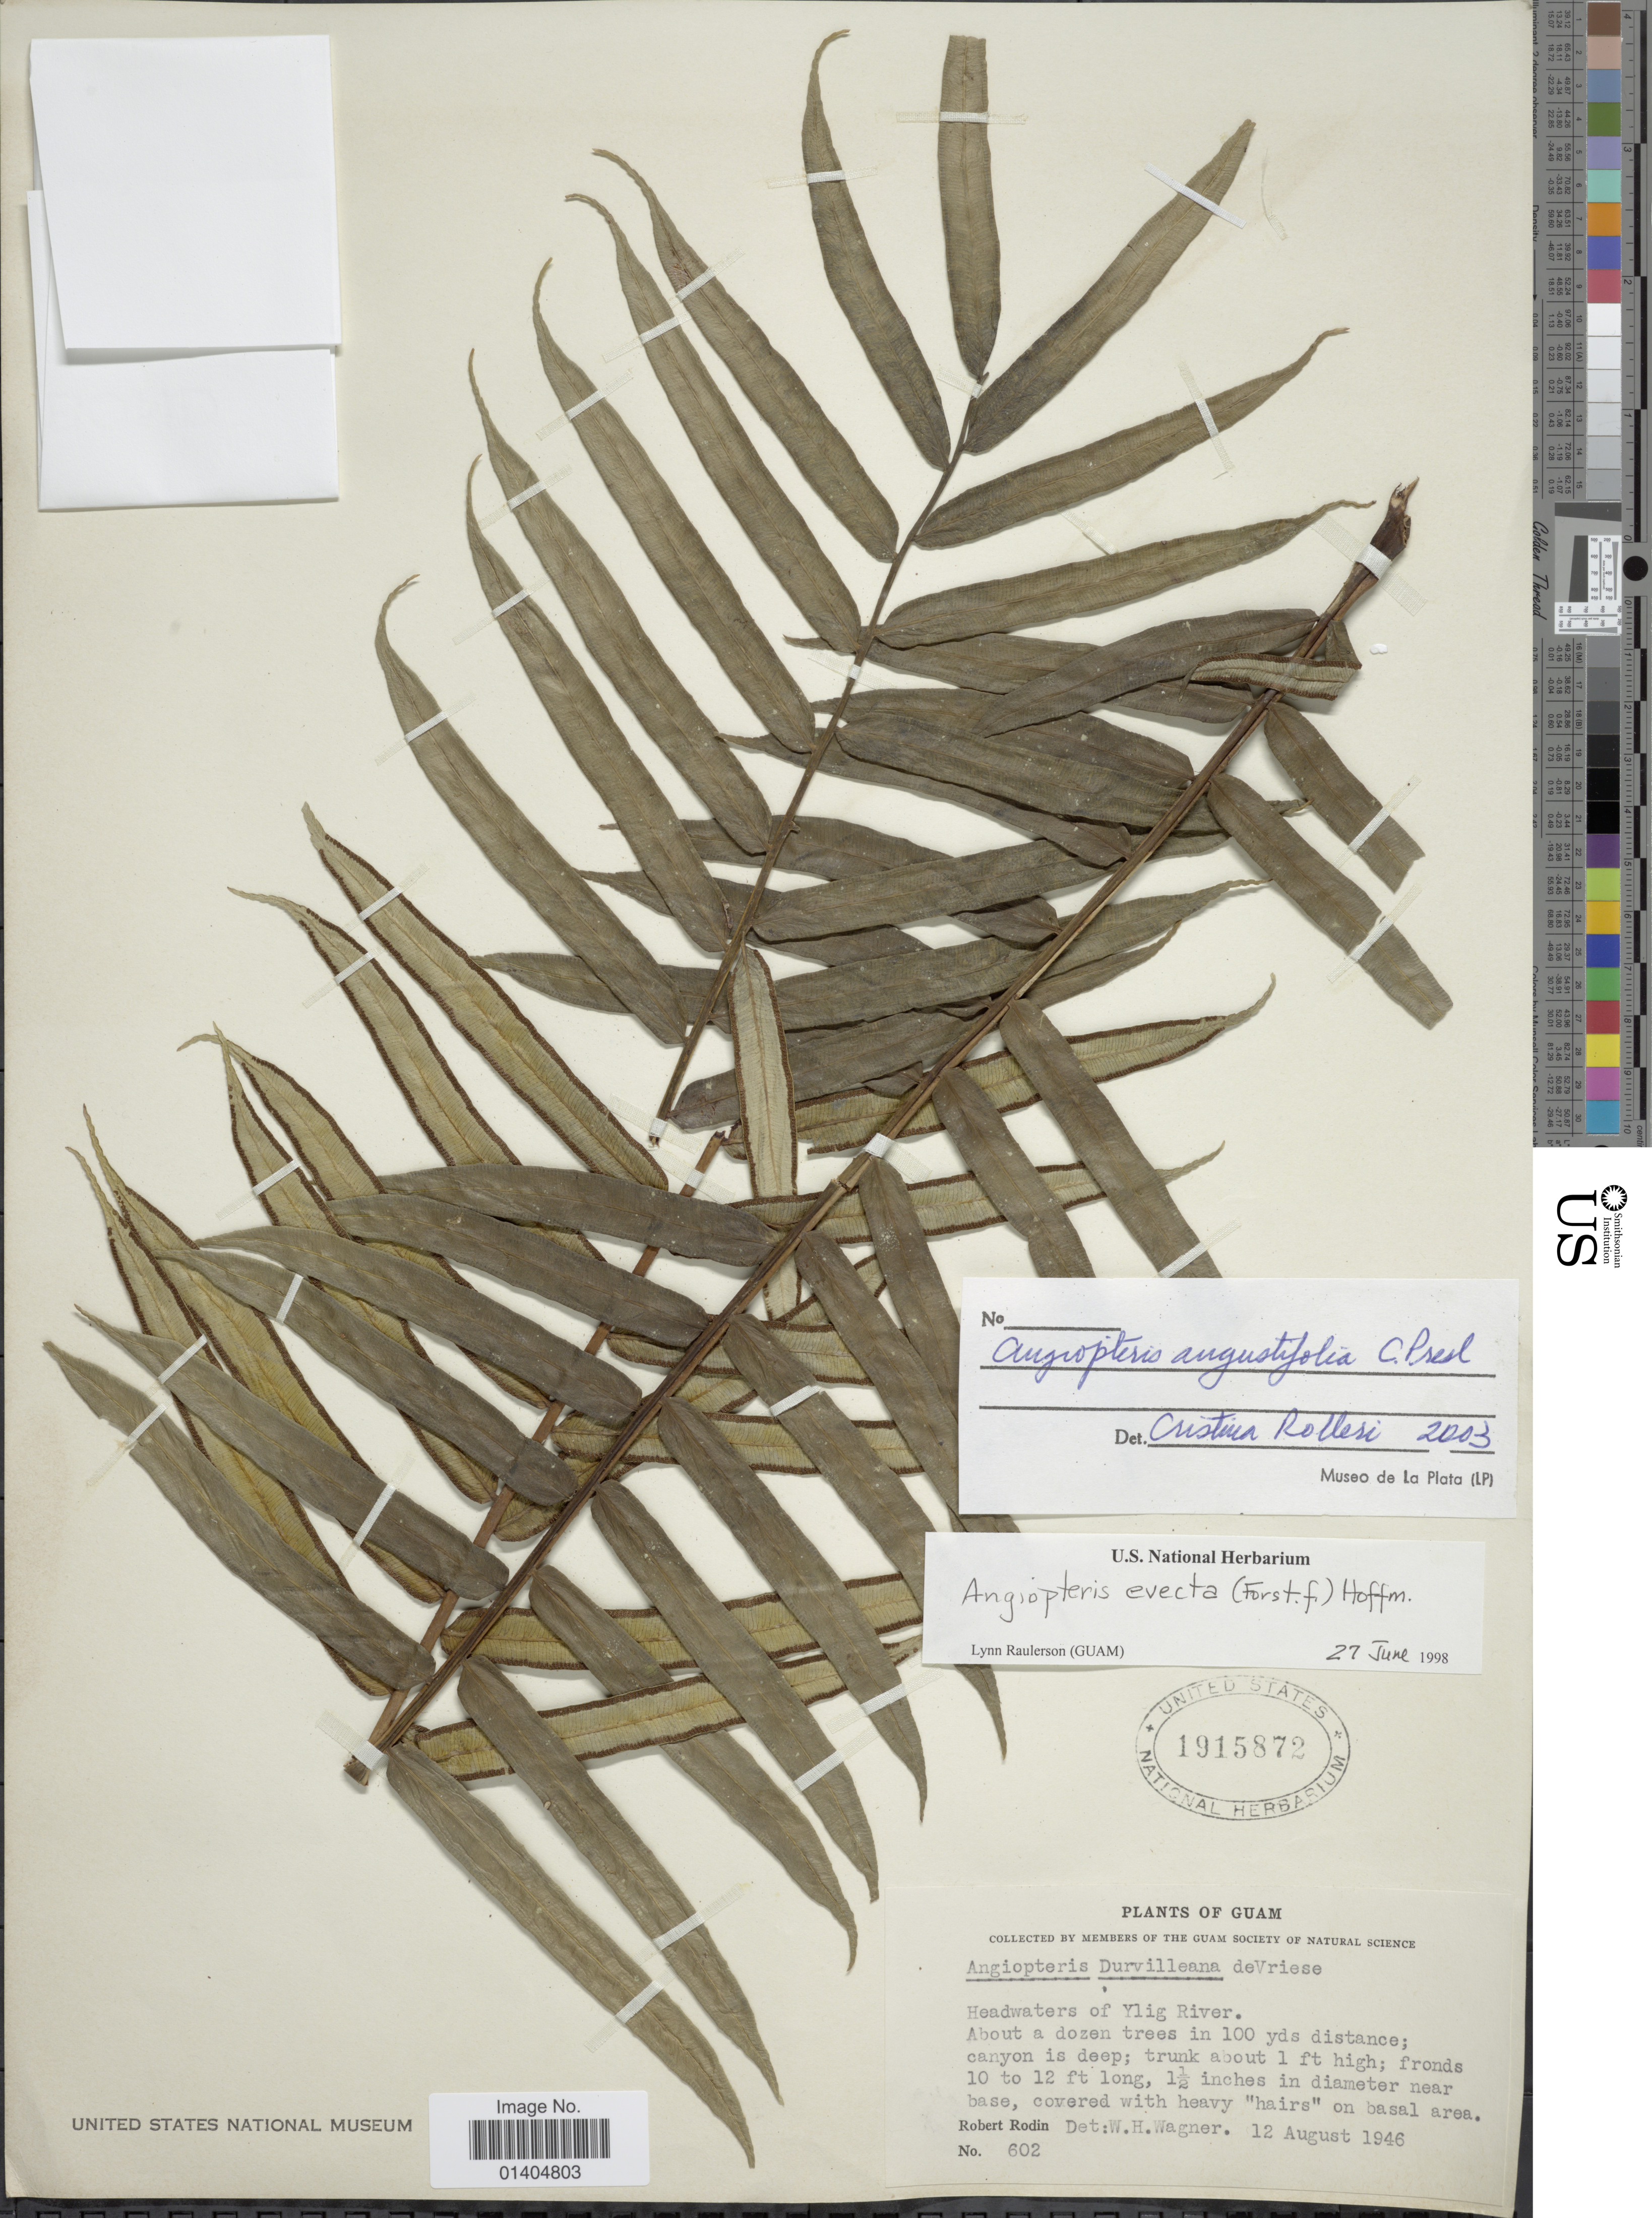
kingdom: Plantae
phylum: Tracheophyta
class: Polypodiopsida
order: Marattiales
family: Marattiaceae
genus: Angiopteris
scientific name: Angiopteris angustifolia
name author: C. Presl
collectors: W. H. Wagner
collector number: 602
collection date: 1946-08-12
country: Guam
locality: Guam Headwaters of Ylig River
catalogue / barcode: US 1915872